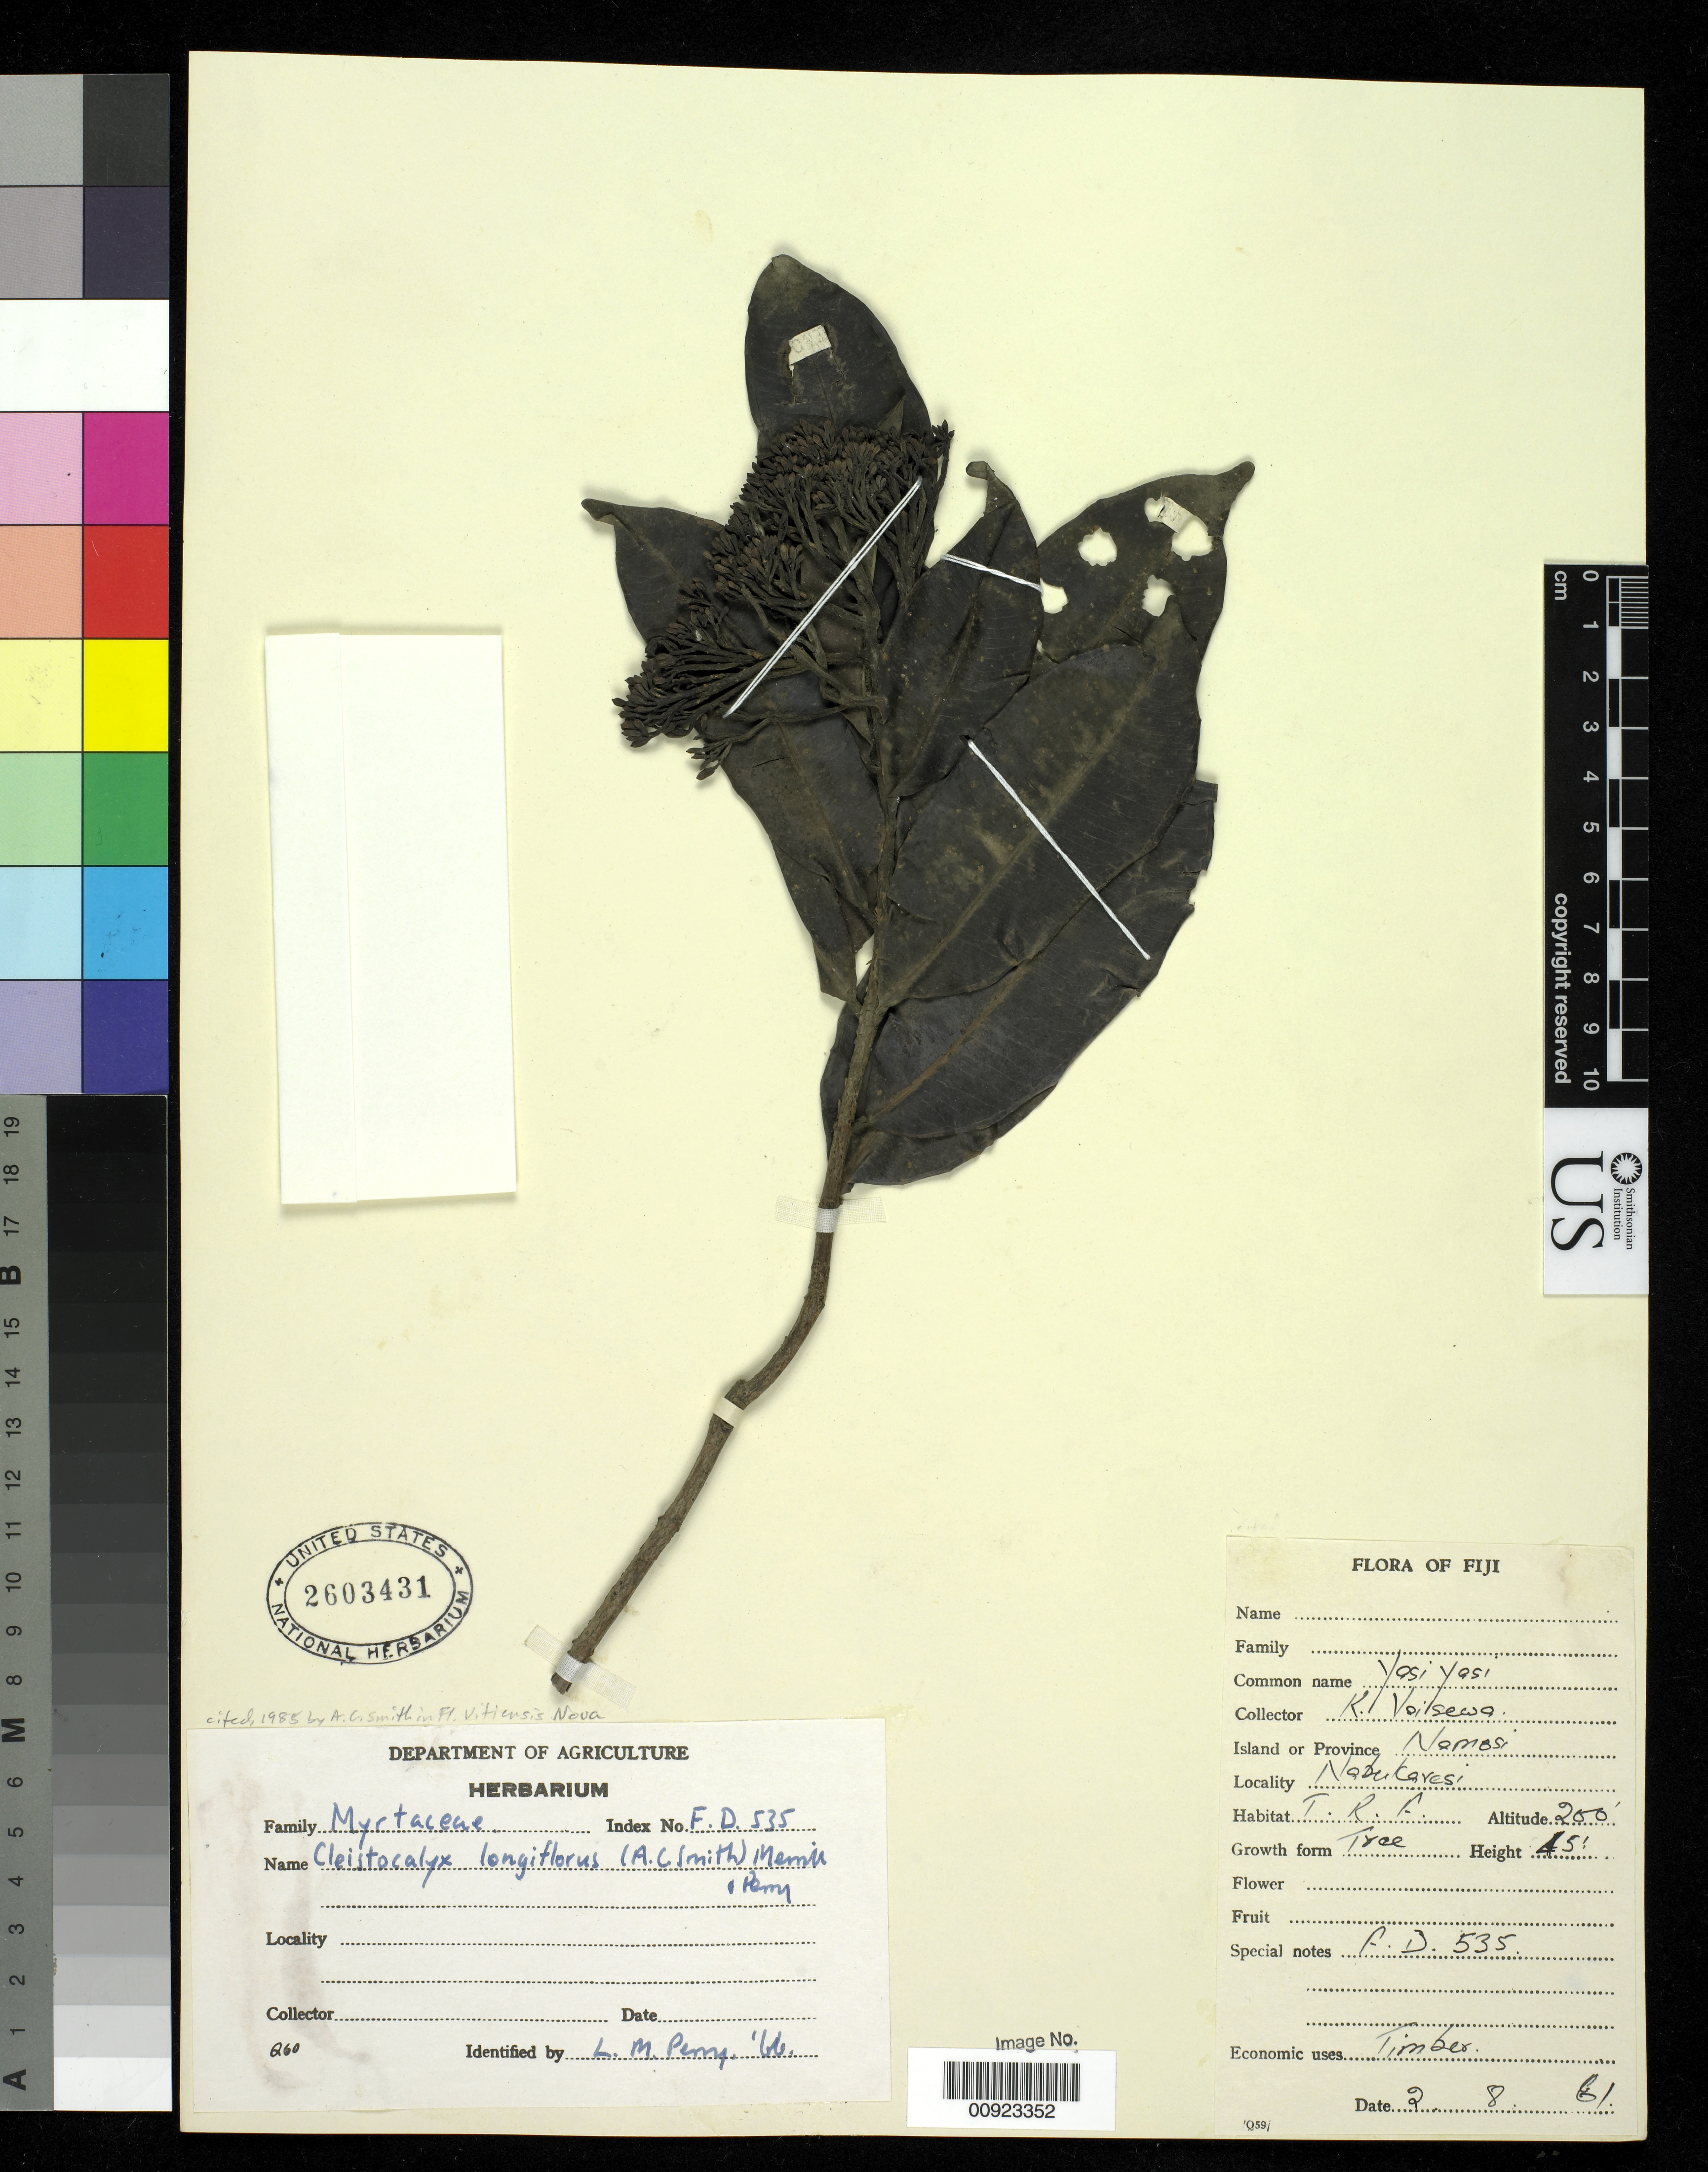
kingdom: Plantae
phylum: Tracheophyta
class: Magnoliopsida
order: Myrtales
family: Myrtaceae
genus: Syzygium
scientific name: Syzygium seemannii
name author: (A. Gray) Craven & Biffin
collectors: K. Voisewa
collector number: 535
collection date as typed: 08 Feb 1961 or 02 Aug 1961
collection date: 1961-02-08 or 1961-08-02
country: Fiji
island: Viti Levu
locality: Namosi, Nabukavesi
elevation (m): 61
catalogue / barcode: US 2603431